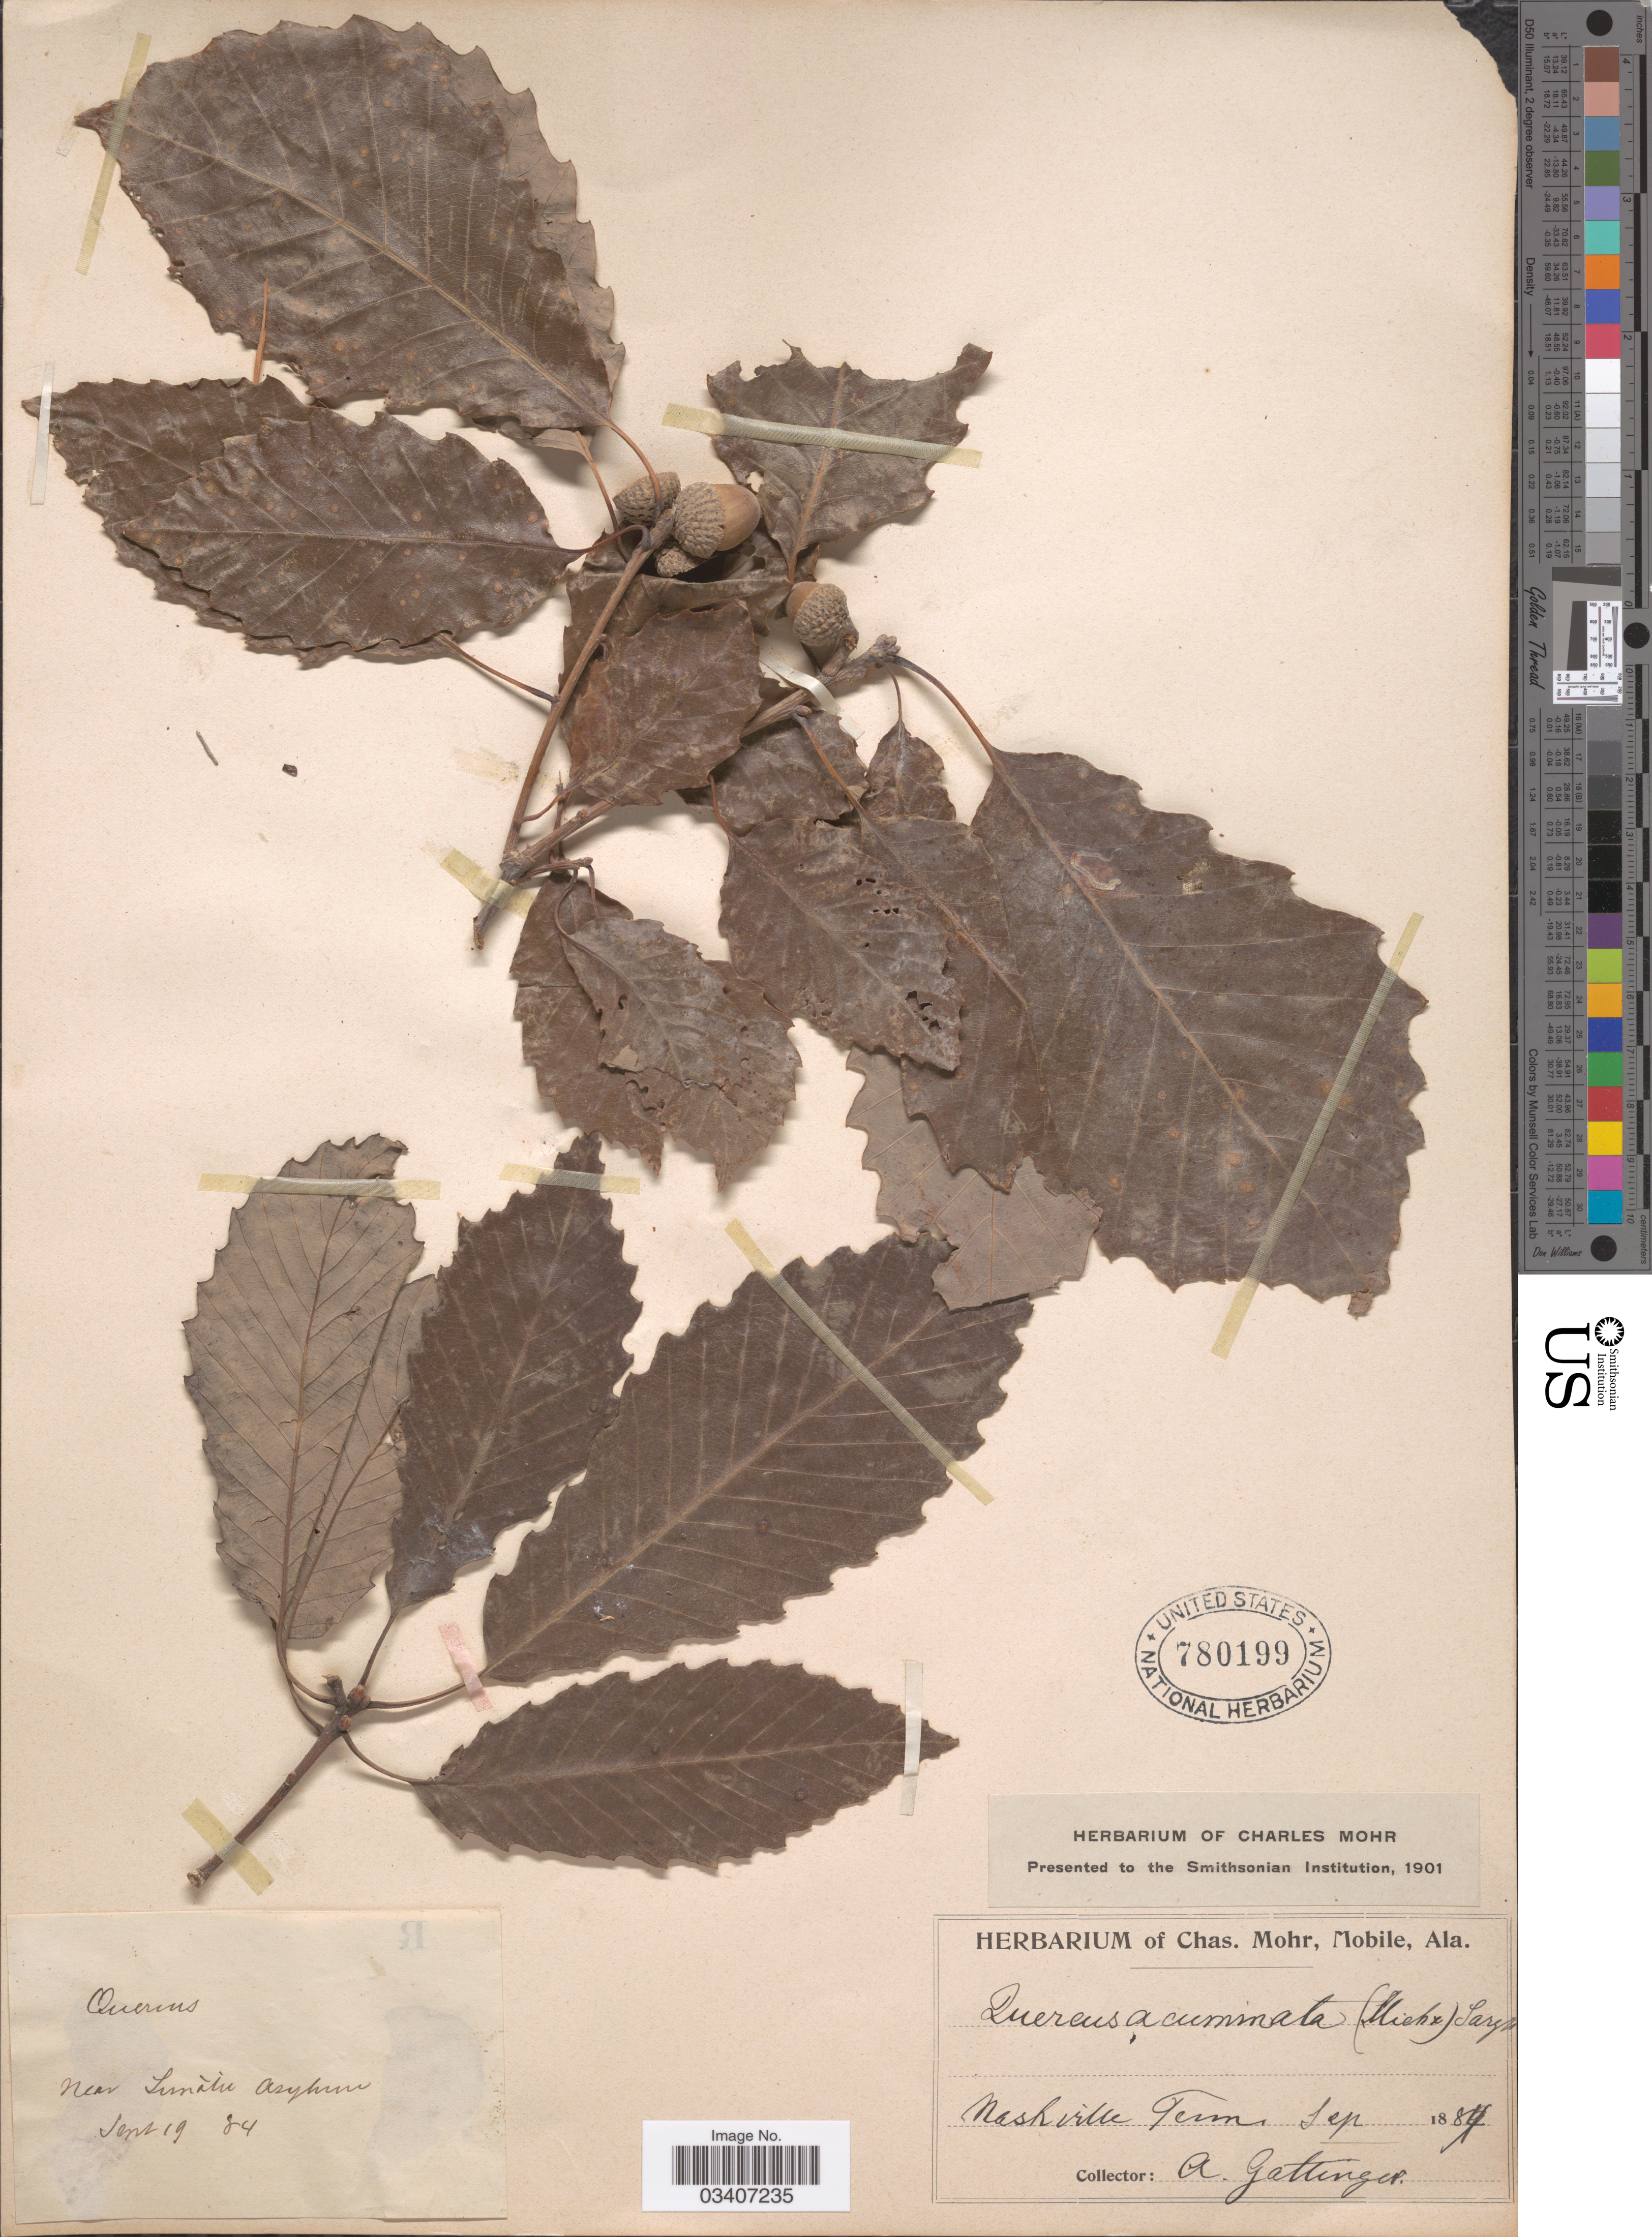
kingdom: Plantae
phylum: Tracheophyta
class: Magnoliopsida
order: Fagales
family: Fagaceae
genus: Quercus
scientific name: Quercus muehlenbergii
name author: Engelm.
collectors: A. Gattinger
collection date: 1884-09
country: United States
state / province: Tennessee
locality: Nashville. Near Lunatic Asylum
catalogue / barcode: US 780199